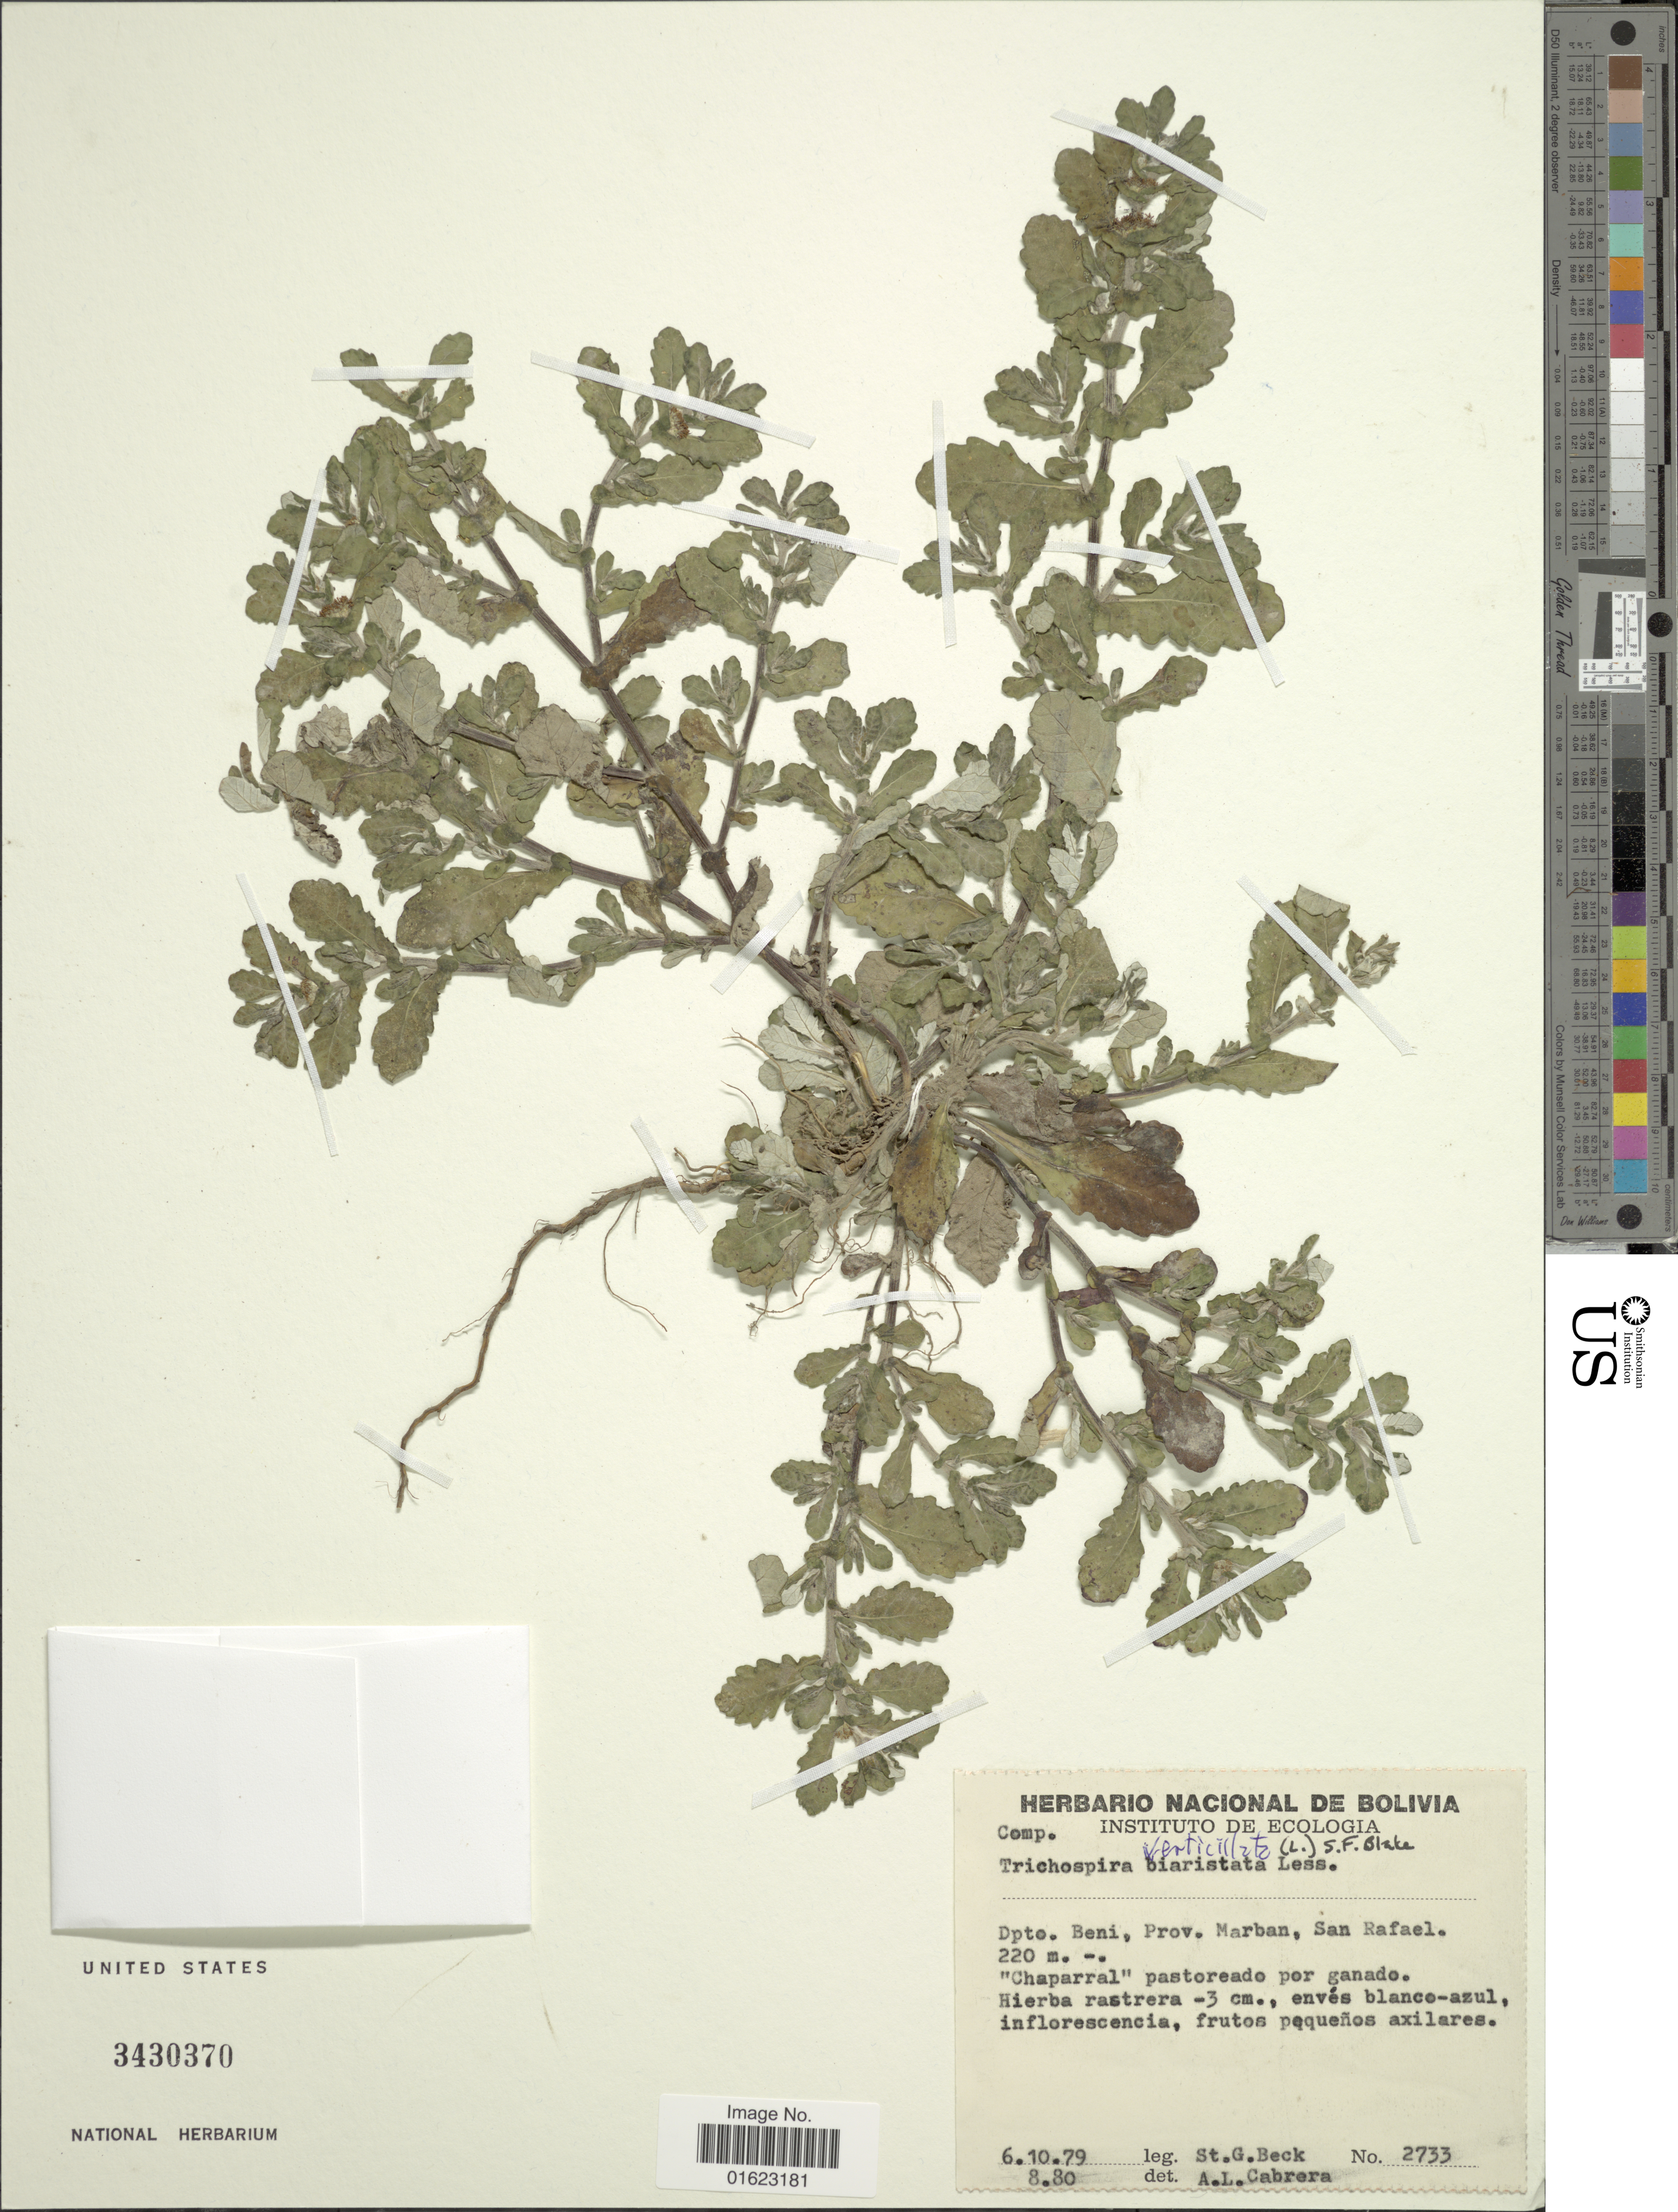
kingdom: Plantae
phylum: Tracheophyta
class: Magnoliopsida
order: Asterales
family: Asteraceae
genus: Trichospira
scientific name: Trichospira verticillata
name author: (L.) S.F. Blake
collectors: S. G. Beck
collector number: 2733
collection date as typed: Transcribed d/m/y: 6/10/79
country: Bolivia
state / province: Beni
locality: Dpto. Beni, Prov. Marban, San Rafael.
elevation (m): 220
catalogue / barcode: US 3430370